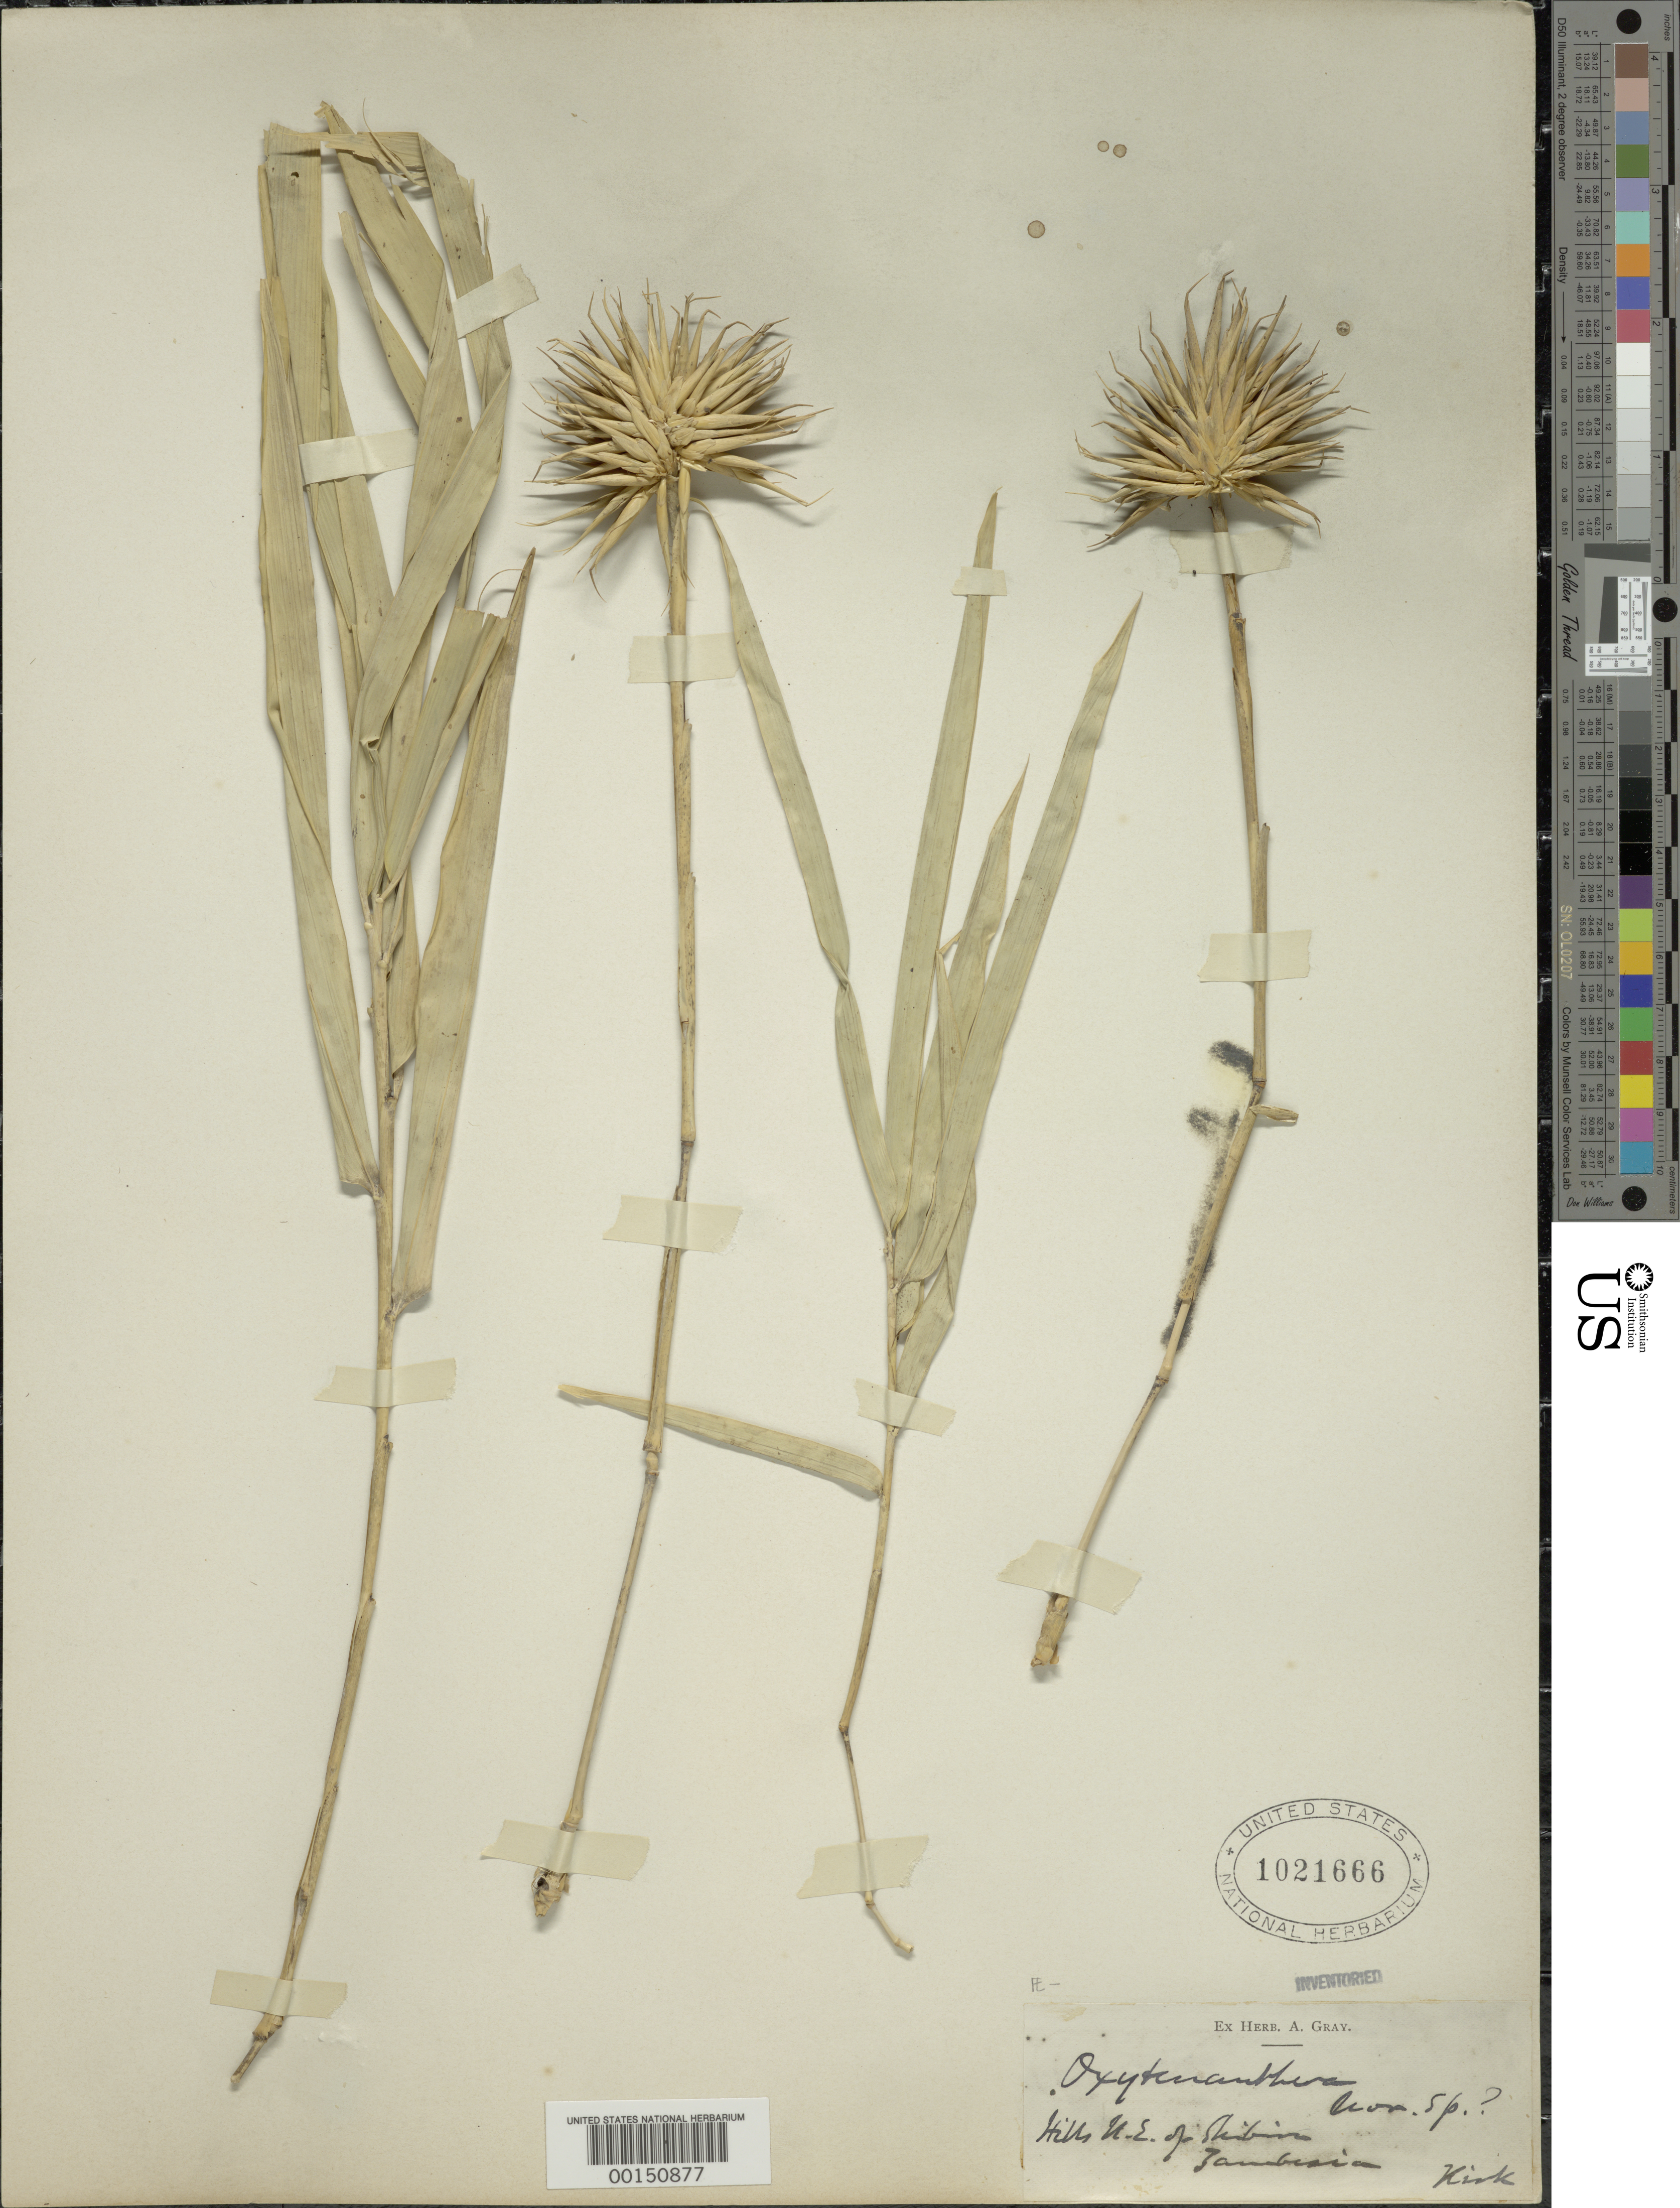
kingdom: Plantae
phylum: Tracheophyta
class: Liliopsida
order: Poales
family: Poaceae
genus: Oxytenanthera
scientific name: Oxytenanthera abyssinica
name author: (A. Rich.) Munro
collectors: -. Kirk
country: Mozambique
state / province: Zambézia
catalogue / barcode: US 1021666